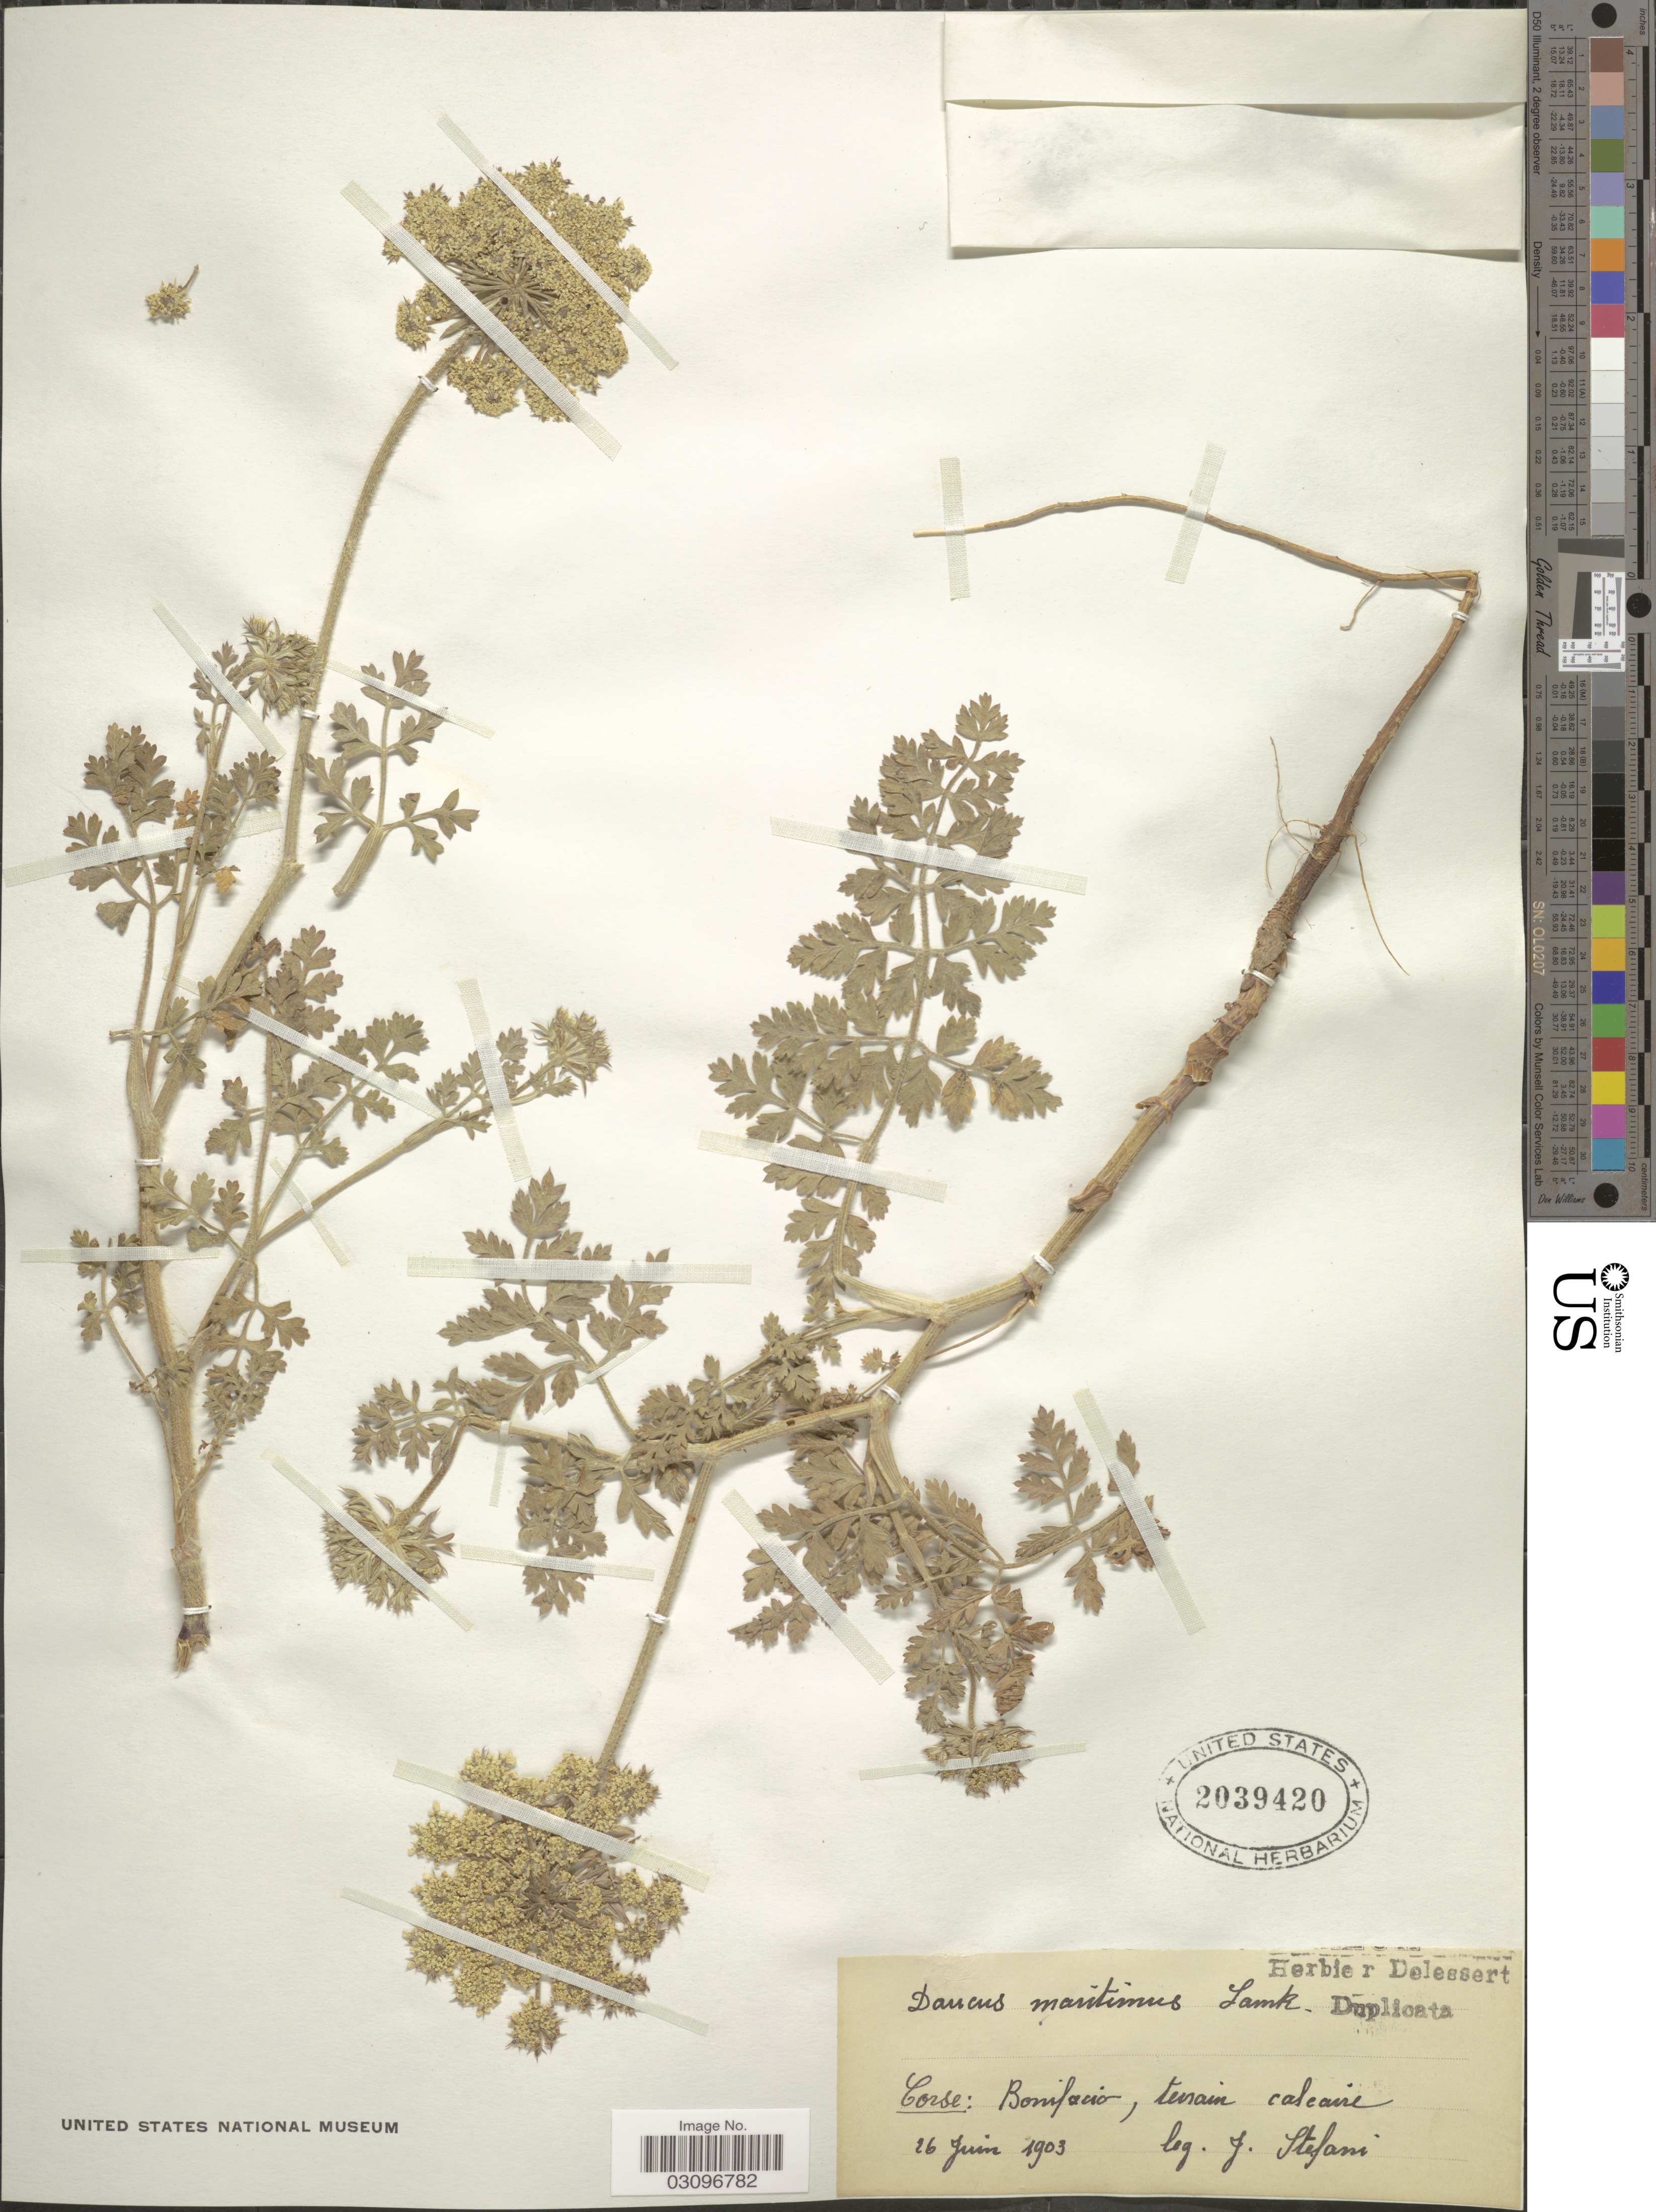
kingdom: Plantae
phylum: Tracheophyta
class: Magnoliopsida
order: Apiales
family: Apiaceae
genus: Daucus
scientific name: Daucus maritimus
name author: Lam.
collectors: J. Stefani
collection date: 1903-06-26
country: France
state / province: Corsica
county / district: Corse-du-Sud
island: Corse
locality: Corse: Bonifacio, terrani calcaire.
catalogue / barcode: US 2039420